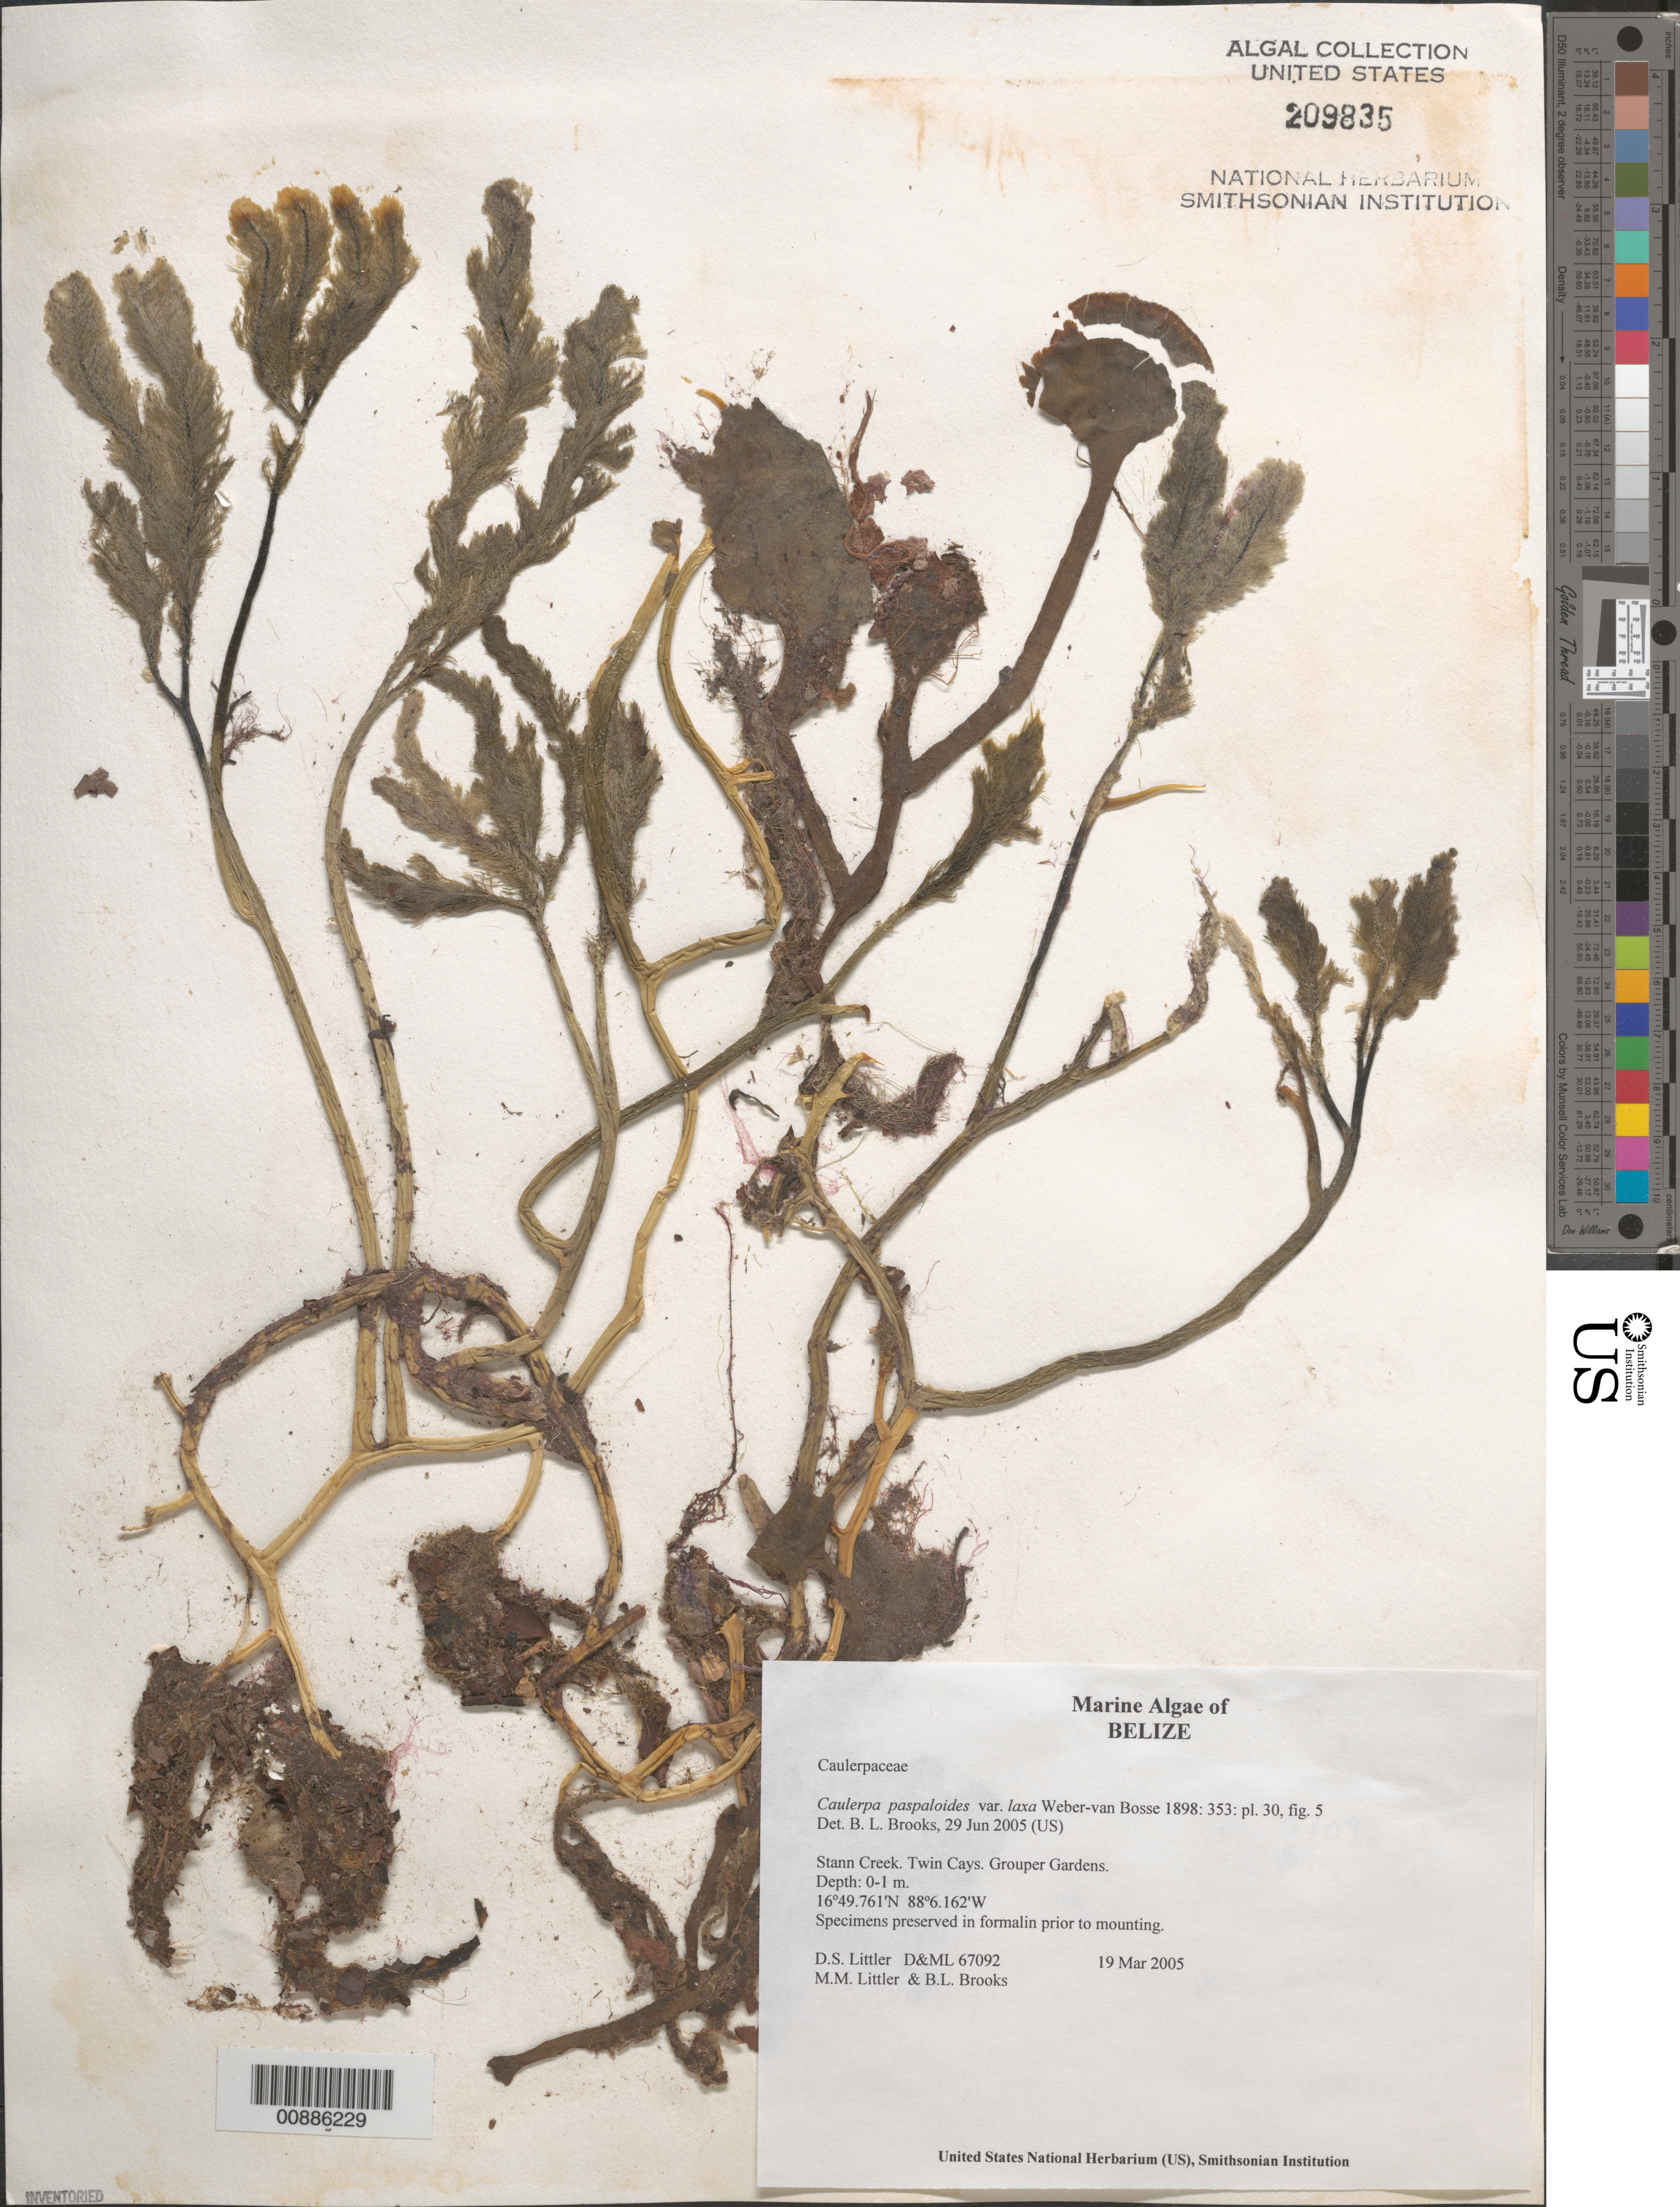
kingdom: Plantae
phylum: Chlorophyta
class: Ulvophyceae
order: Bryopsidales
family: Caulerpaceae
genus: Caulerpa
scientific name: Caulerpa paspaloides var. laxa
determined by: Brooks, B. L., (BOT), Smithsonian Institution - National Museum of Natural History (UNITED STATES)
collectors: D. S. Littler, M. M. Littler & B. Brooks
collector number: D&ML 67092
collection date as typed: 19 Mar 2005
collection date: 2005-03-19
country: Belize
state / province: Stann Creek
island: Twin Cays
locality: Grouper Gardens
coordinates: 16 49.761'N, 88 6.162'W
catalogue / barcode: US 209835